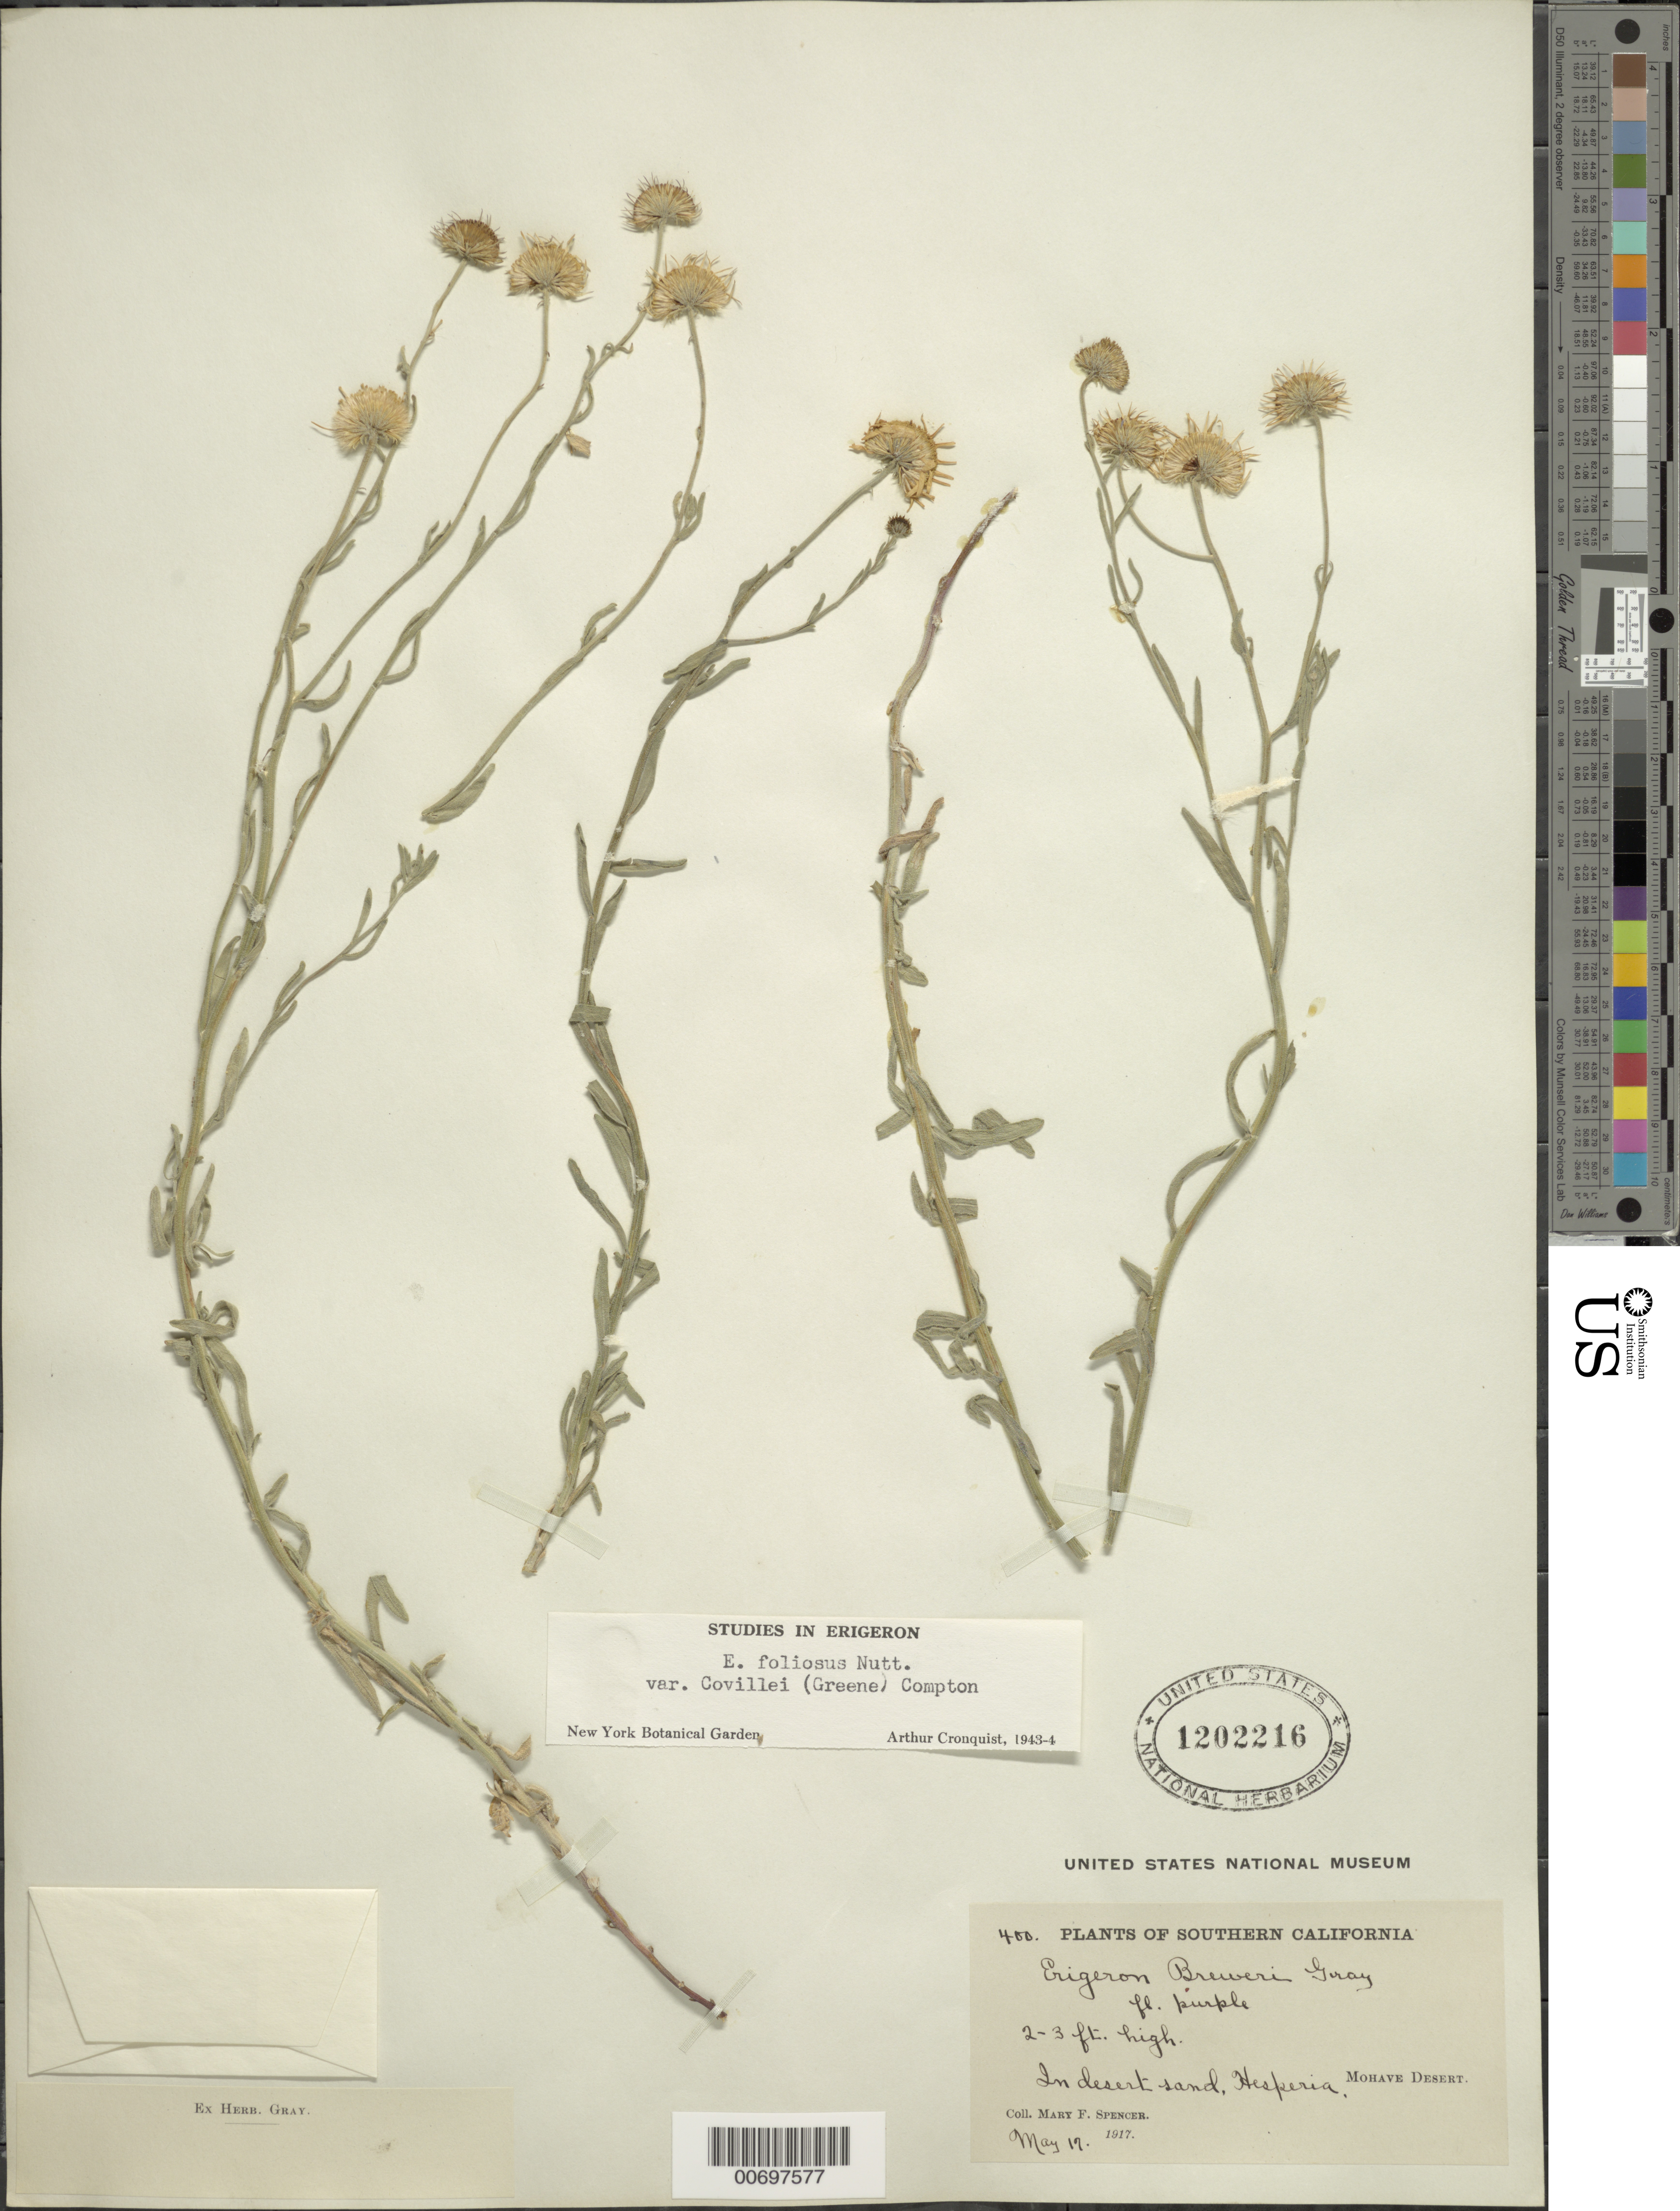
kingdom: Plantae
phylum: Tracheophyta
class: Magnoliopsida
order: Asterales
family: Asteraceae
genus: Erigeron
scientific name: Erigeron foliosus var. covillei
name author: Nutt.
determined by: Cronquist, A. J.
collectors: M. Spencer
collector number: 400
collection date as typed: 17 May 1917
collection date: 1917-05-17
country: United States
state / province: California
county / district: Kern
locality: Hesperia, Mohave Desert.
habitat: In desert sand.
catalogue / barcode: US 1202216